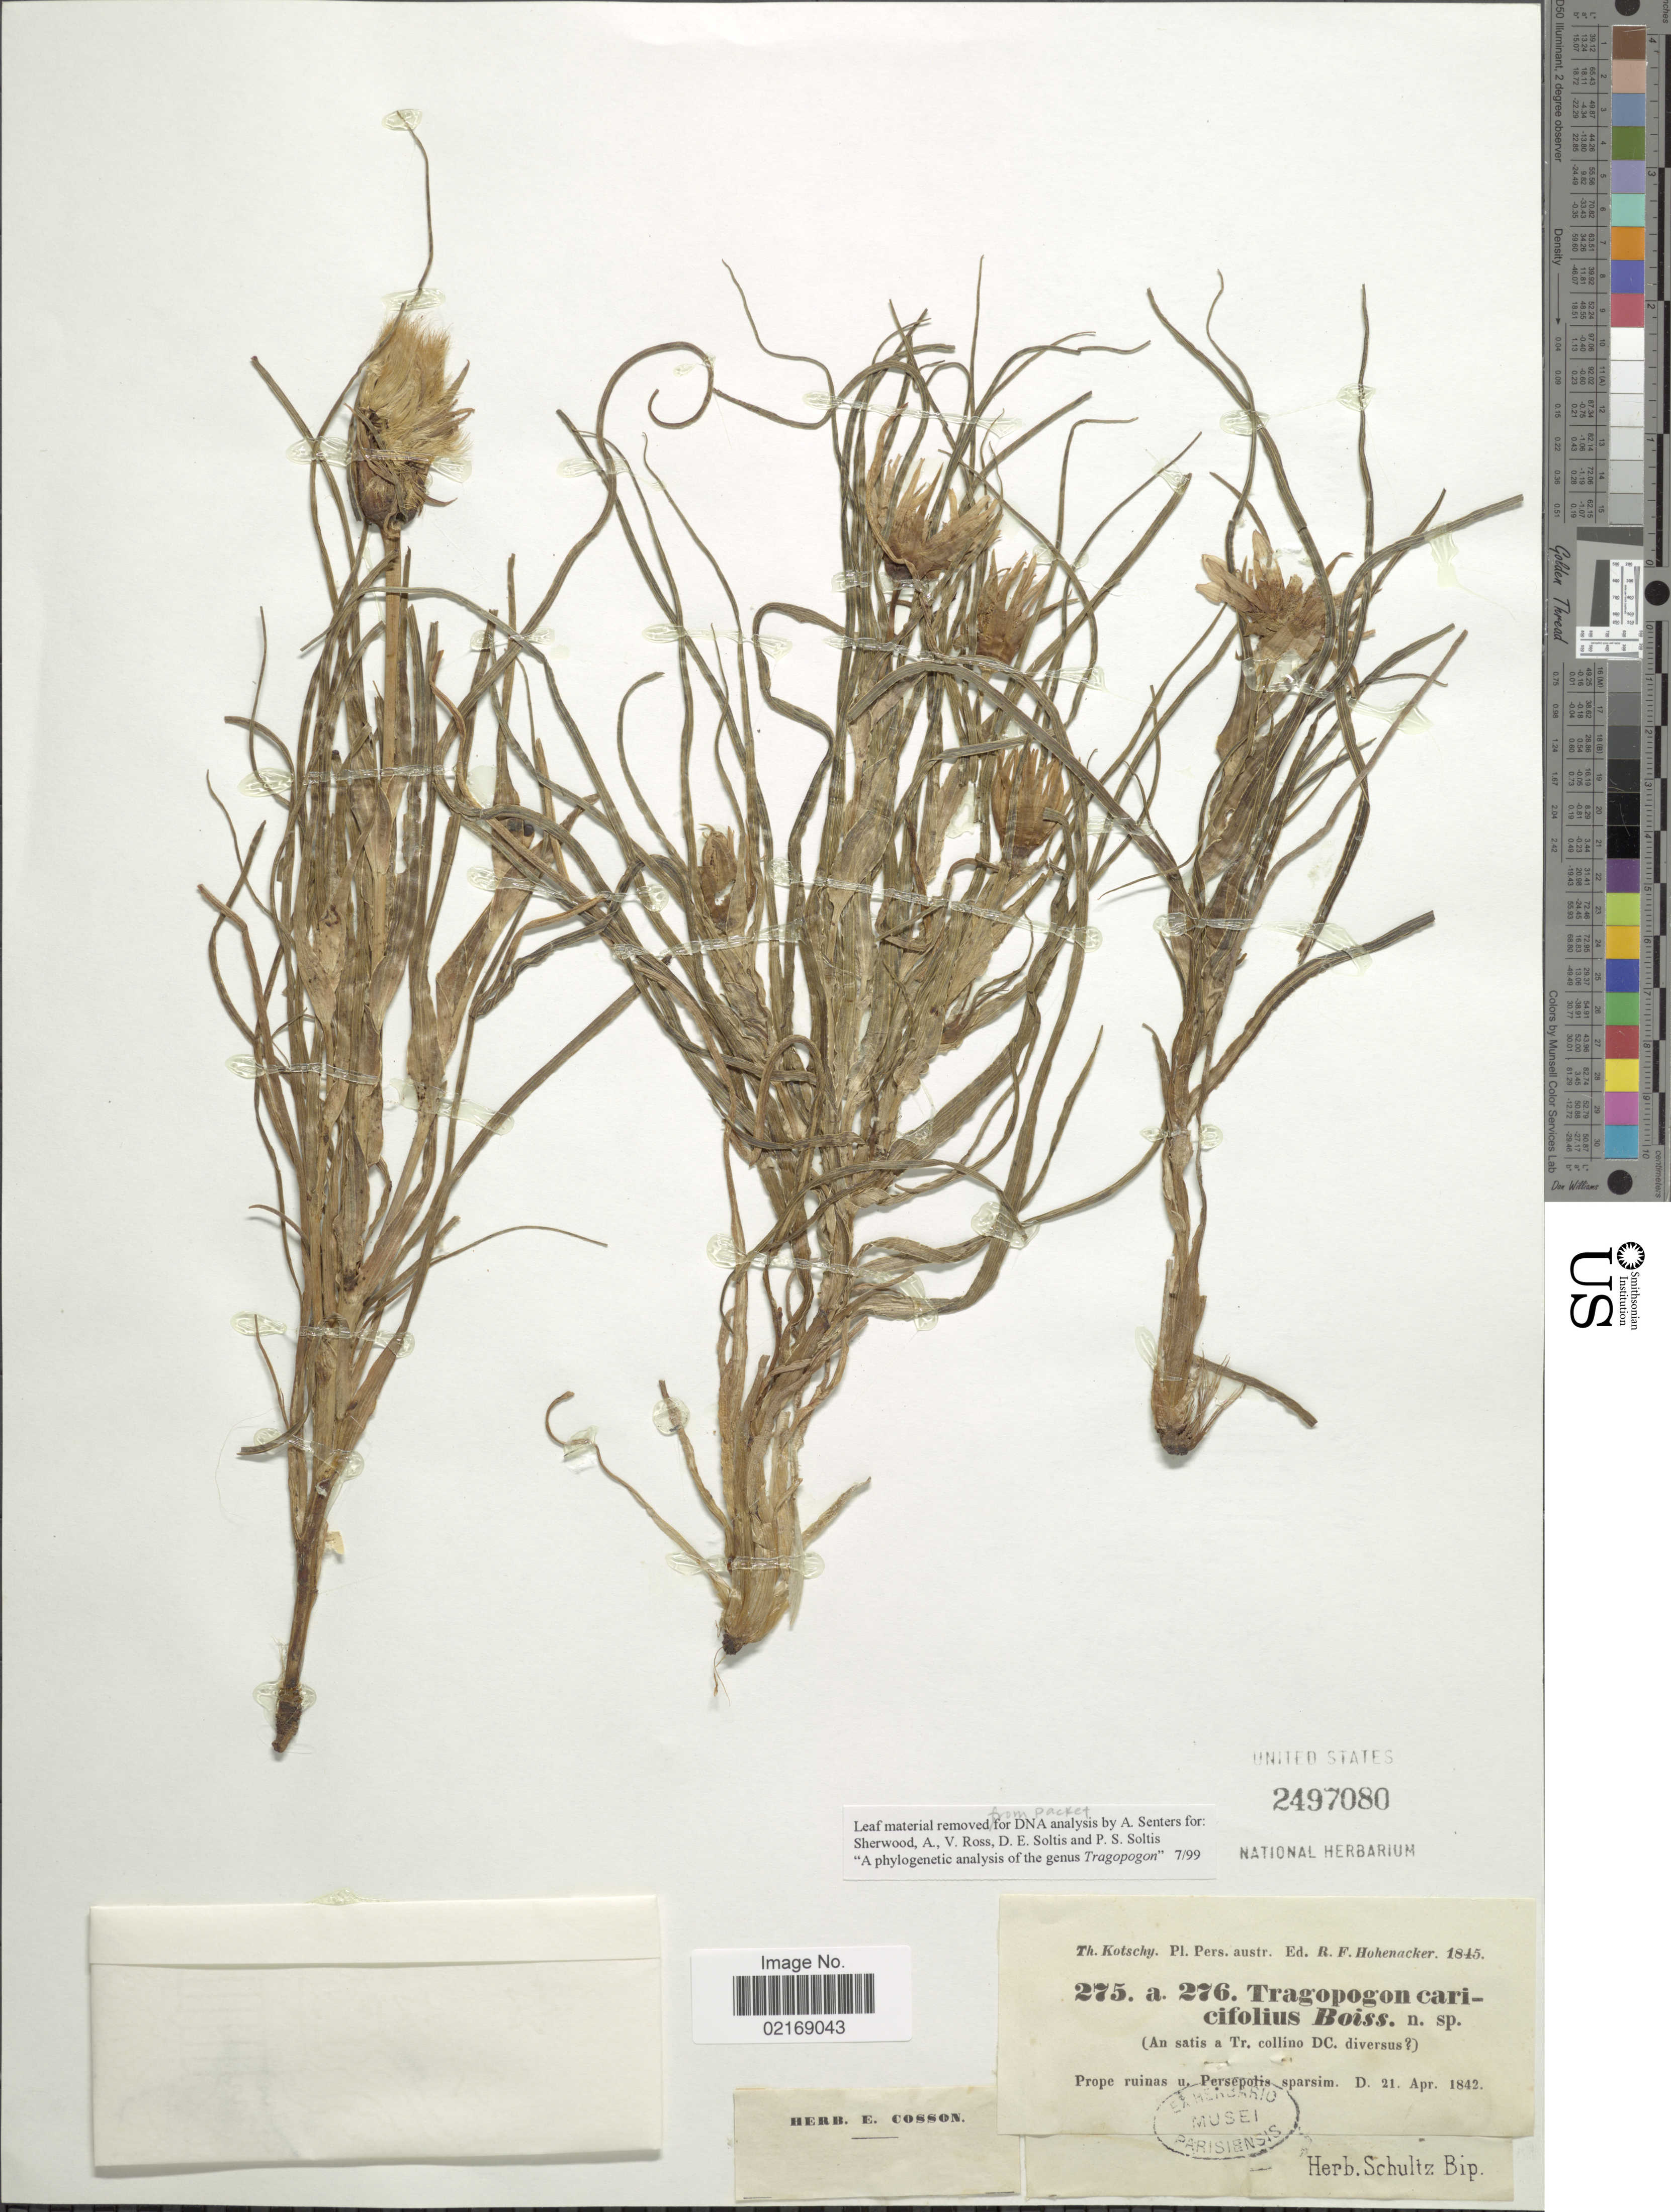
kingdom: Plantae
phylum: Tracheophyta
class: Magnoliopsida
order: Asterales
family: Asteraceae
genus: Tragopogon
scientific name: Tragopogon caricifolius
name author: Boiss.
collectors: K. G. Kotschy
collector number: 275. a. 276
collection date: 1842-04-21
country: Iran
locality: Pers. austr. Prope ruinas u. Persepotis sparsim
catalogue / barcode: US 2497080